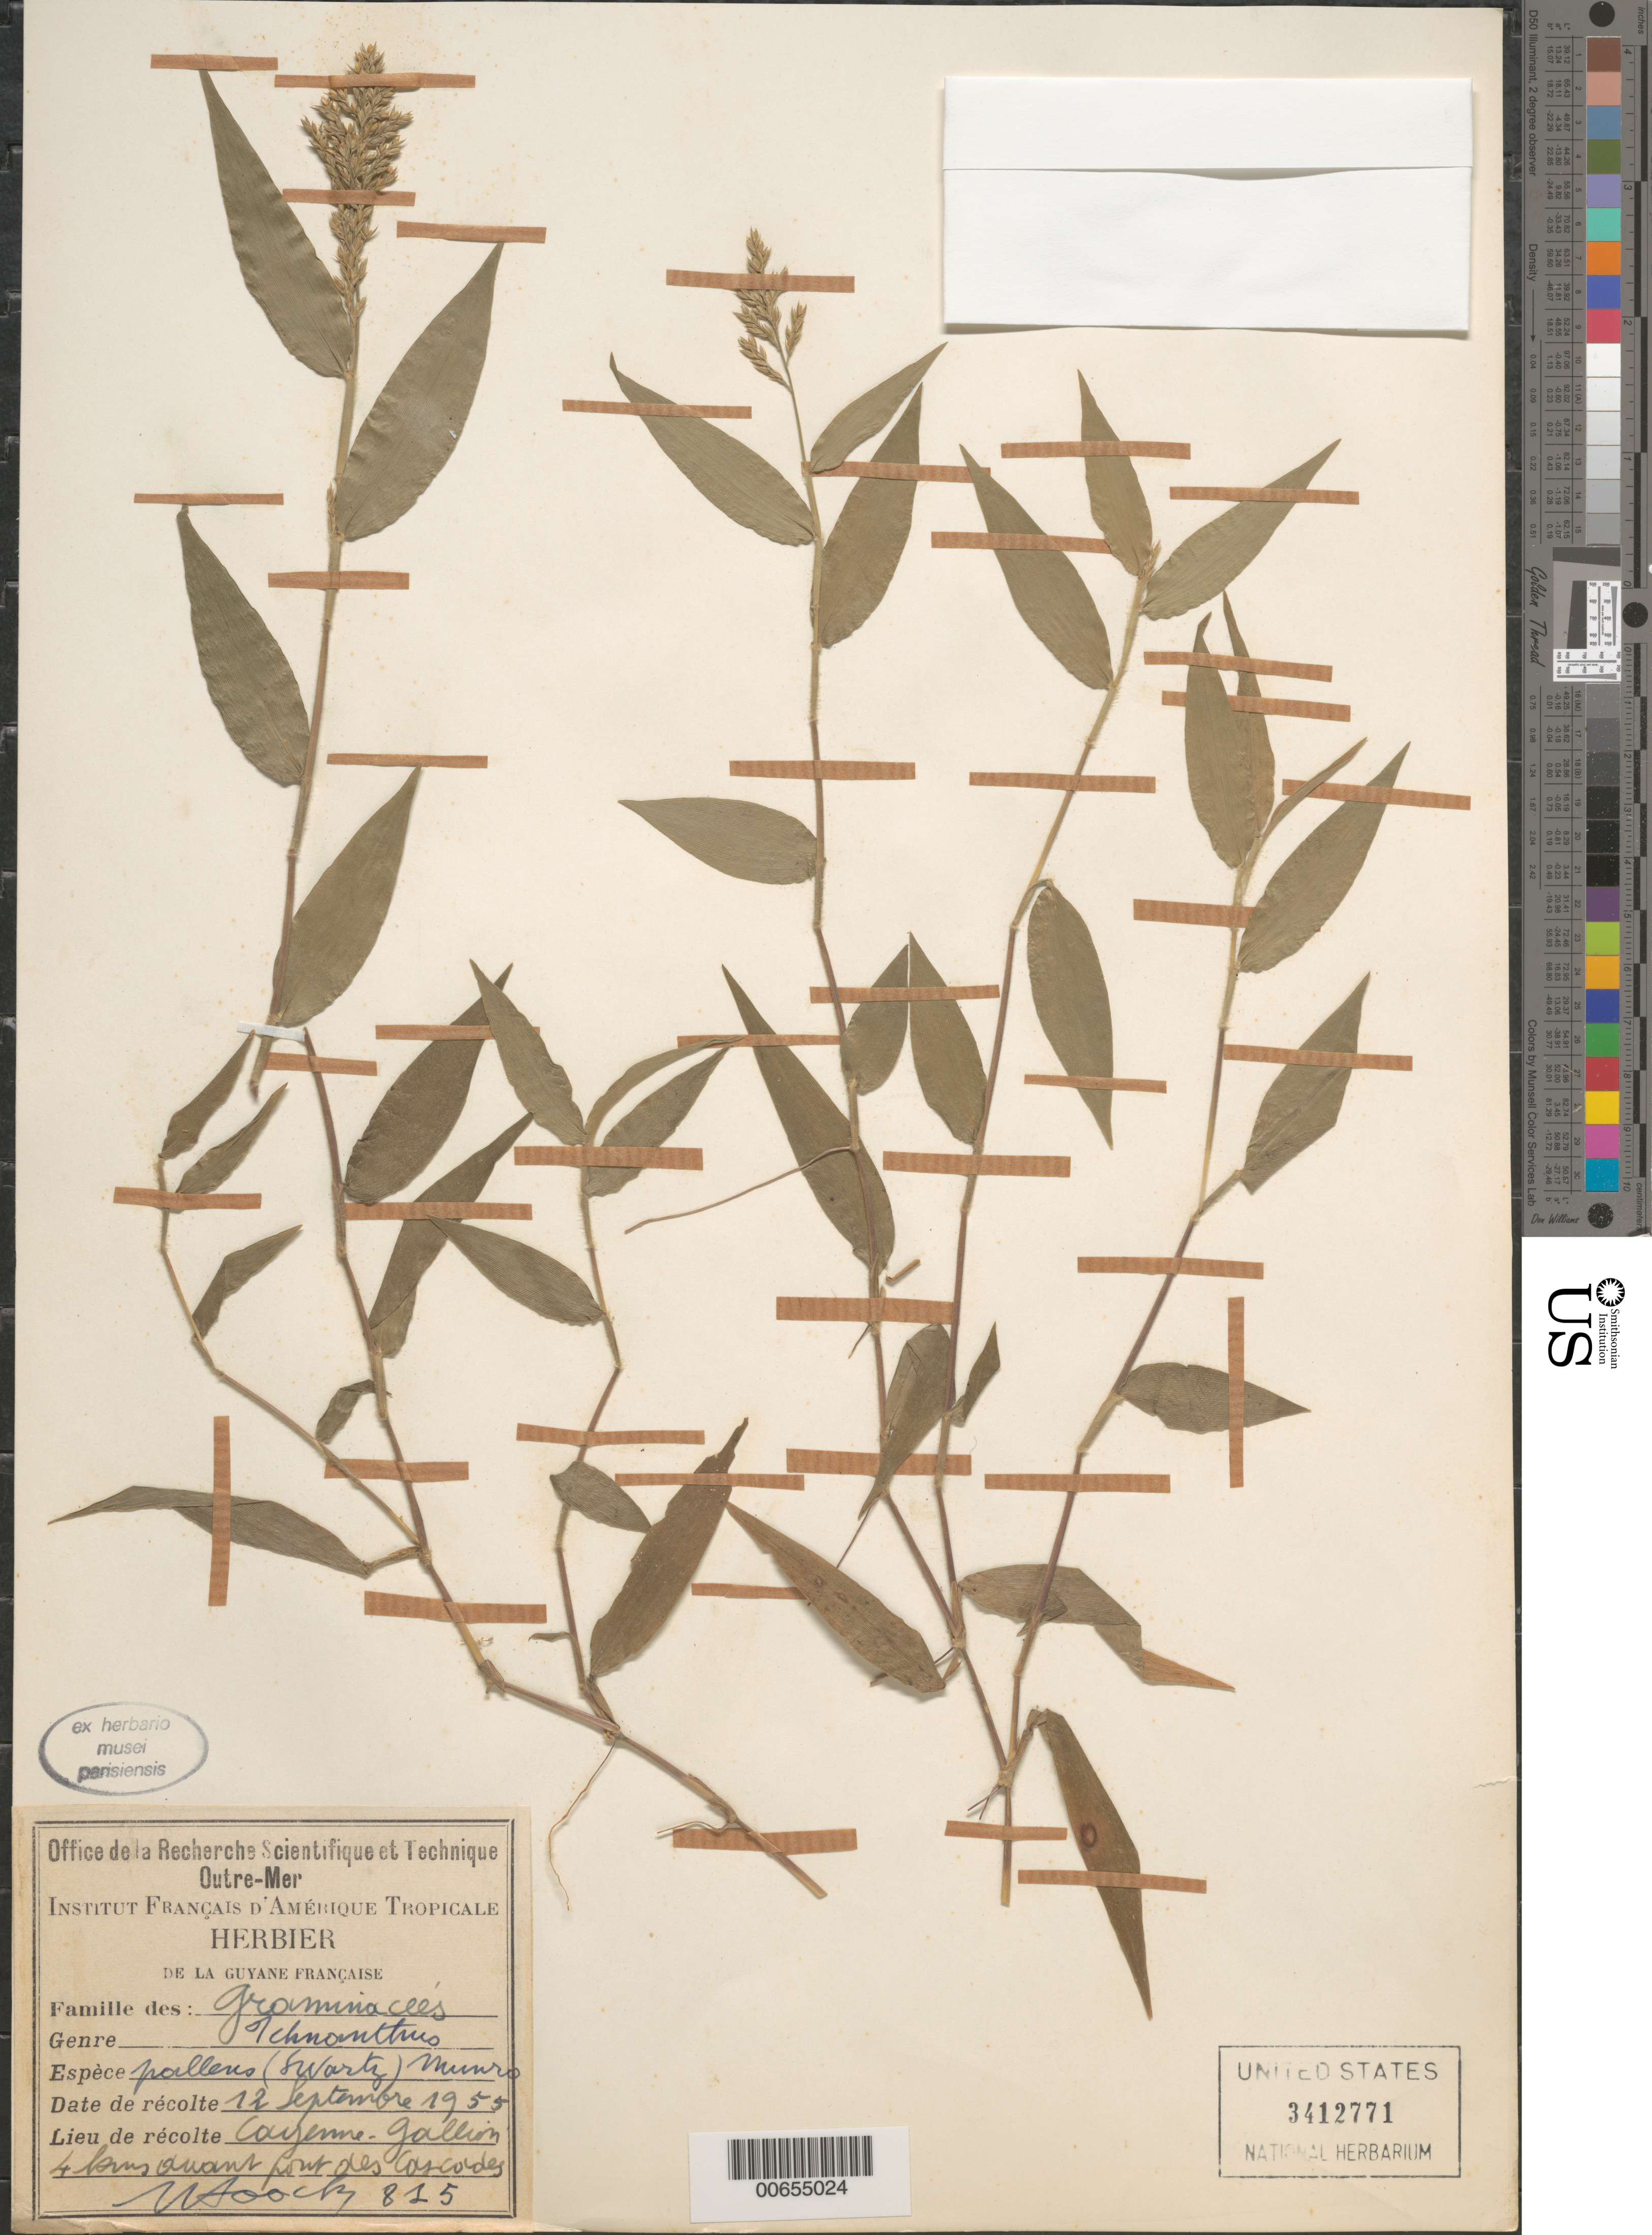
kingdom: Plantae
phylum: Tracheophyta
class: Liliopsida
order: Poales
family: Poaceae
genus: Ichnanthus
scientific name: Ichnanthus pallens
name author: (Sw.) Munro ex Benth.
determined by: Judziewicz, E. J.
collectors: J. Hoock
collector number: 815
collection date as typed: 12-Sep-55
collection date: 1955-09-12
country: French Guiana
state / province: Cayenne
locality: Cayenne, Galion, 4 km avant pont des Cascades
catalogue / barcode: US 3412771